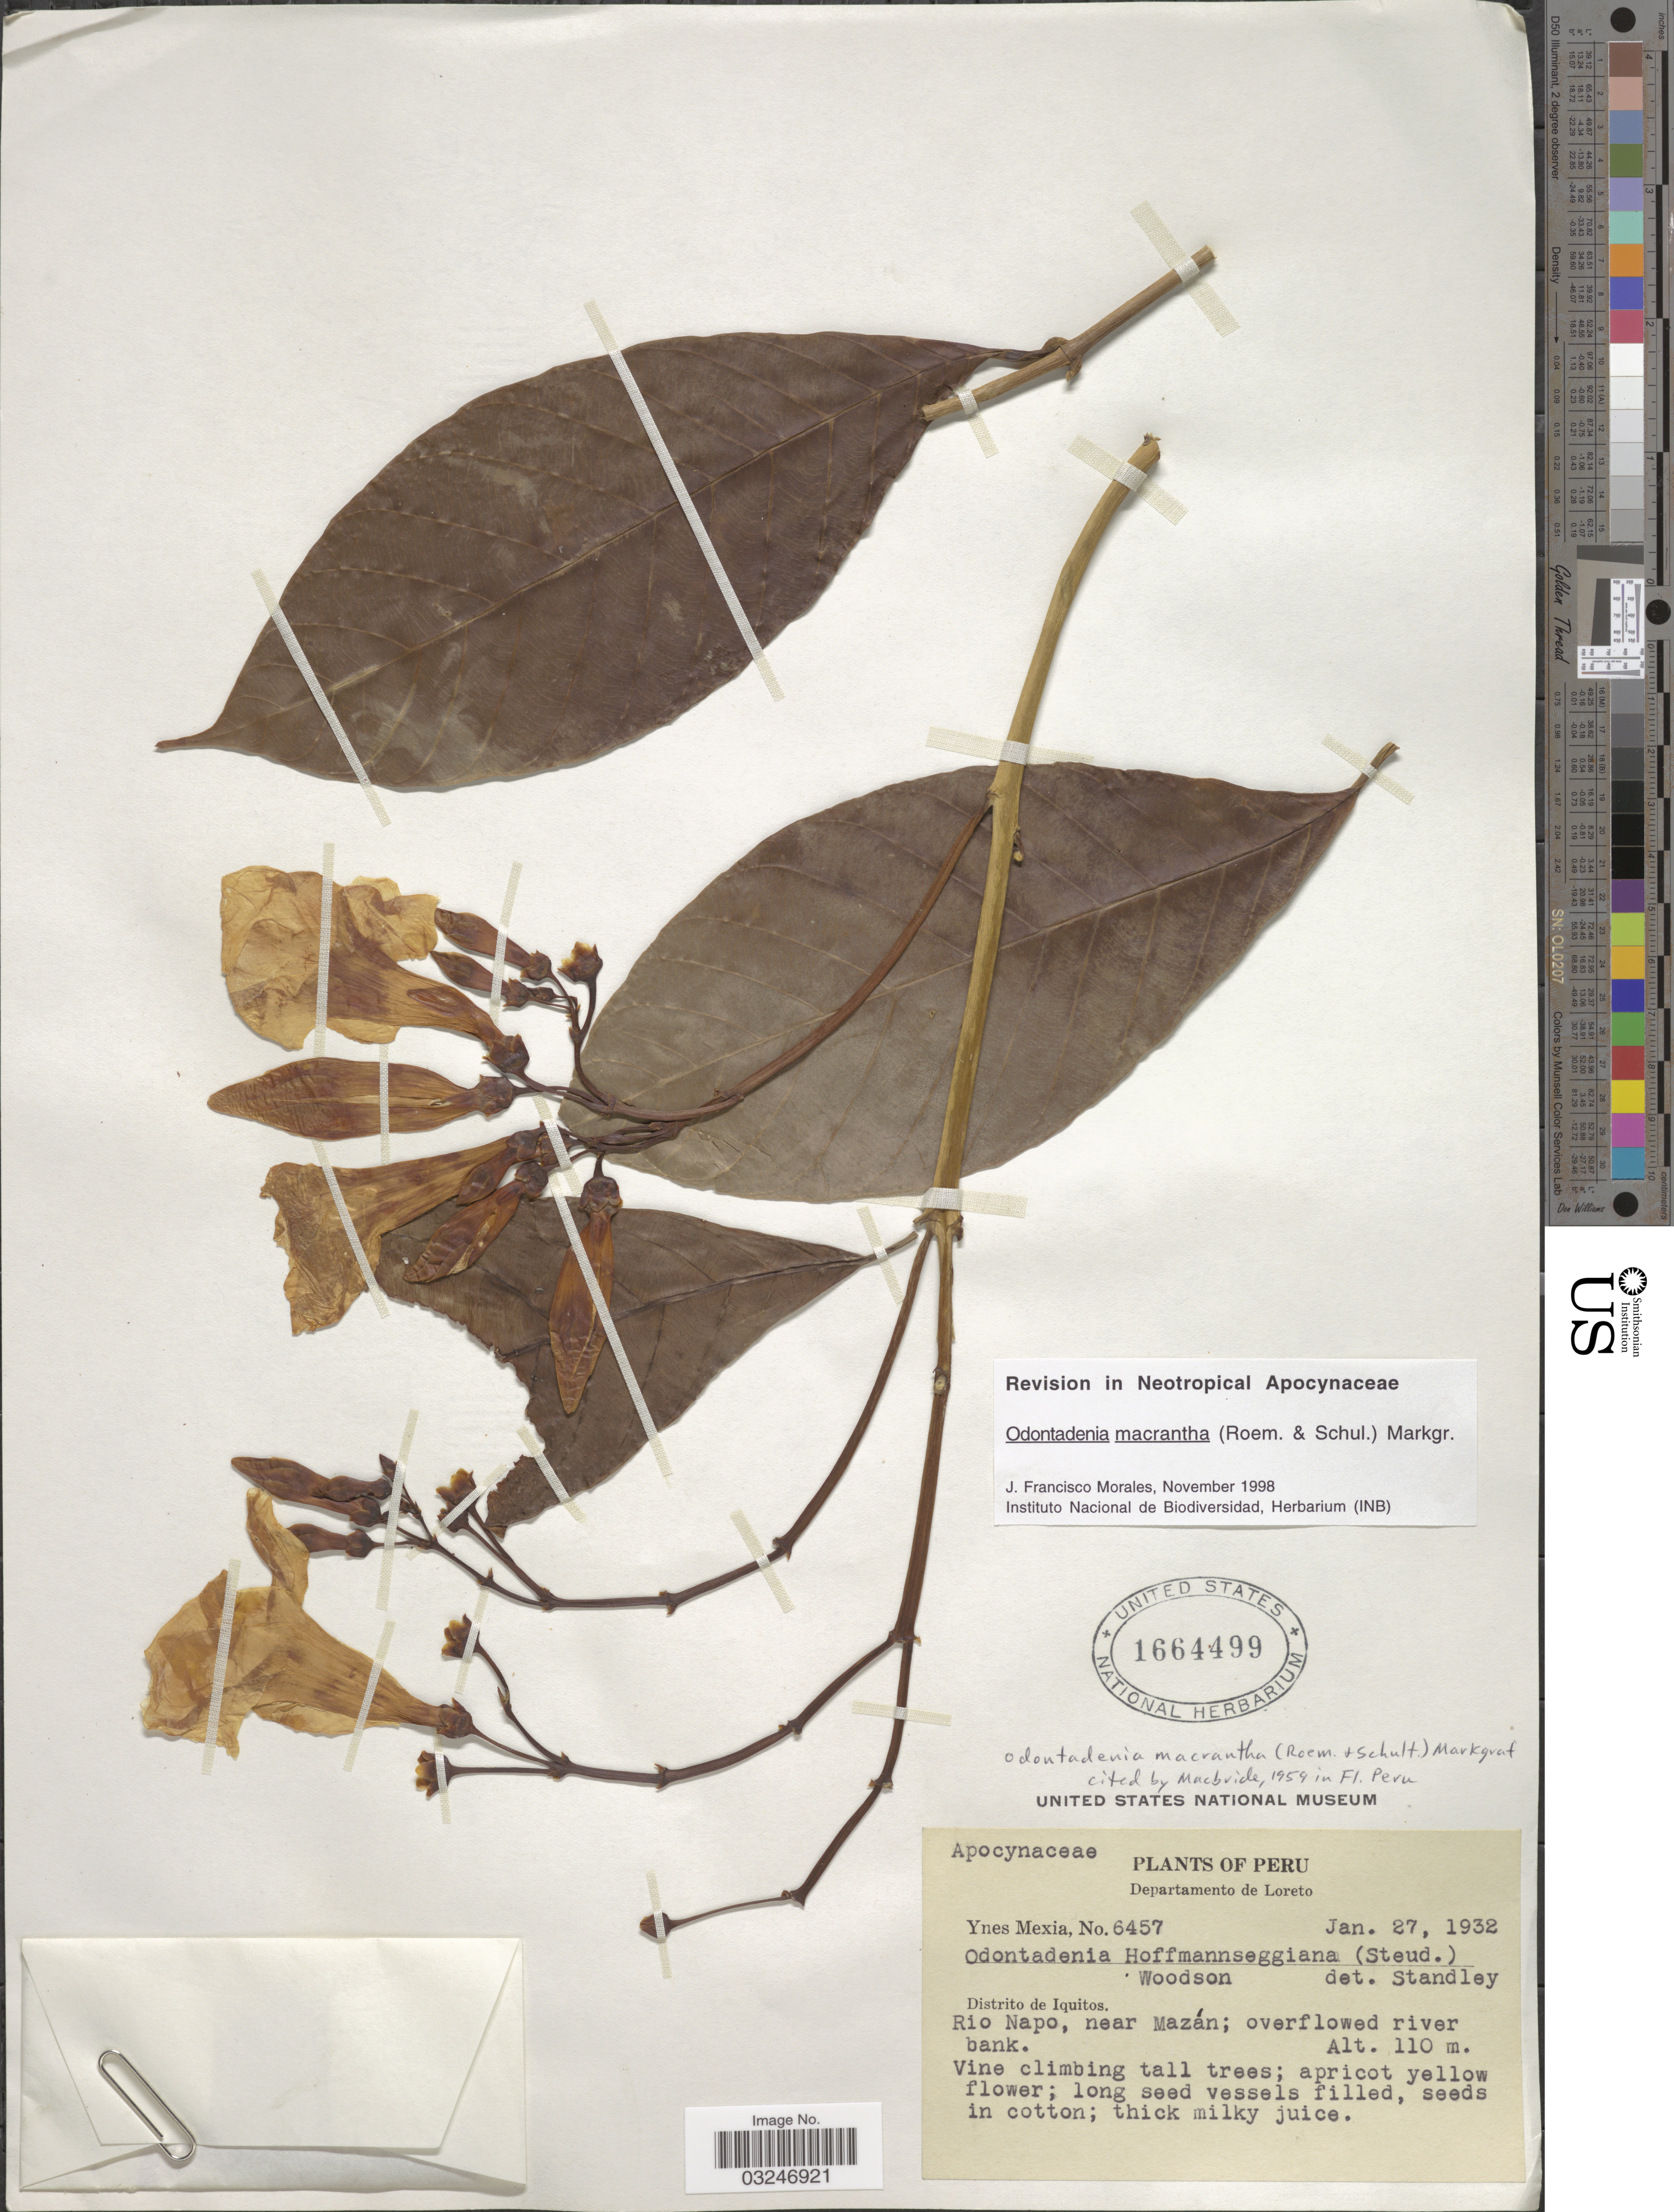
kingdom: Plantae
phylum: Tracheophyta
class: Magnoliopsida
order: Gentianales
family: Apocynaceae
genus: Odontadenia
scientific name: Odontadenia macrantha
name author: (Roem. & Schult.) Markgr.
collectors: Y. Mexia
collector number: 6457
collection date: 1932-01-27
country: Peru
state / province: Loreto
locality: Departamento de Loreto. Distrito de Iquitos. Rio Napo, near Mazán.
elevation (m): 110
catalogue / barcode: US 1664499